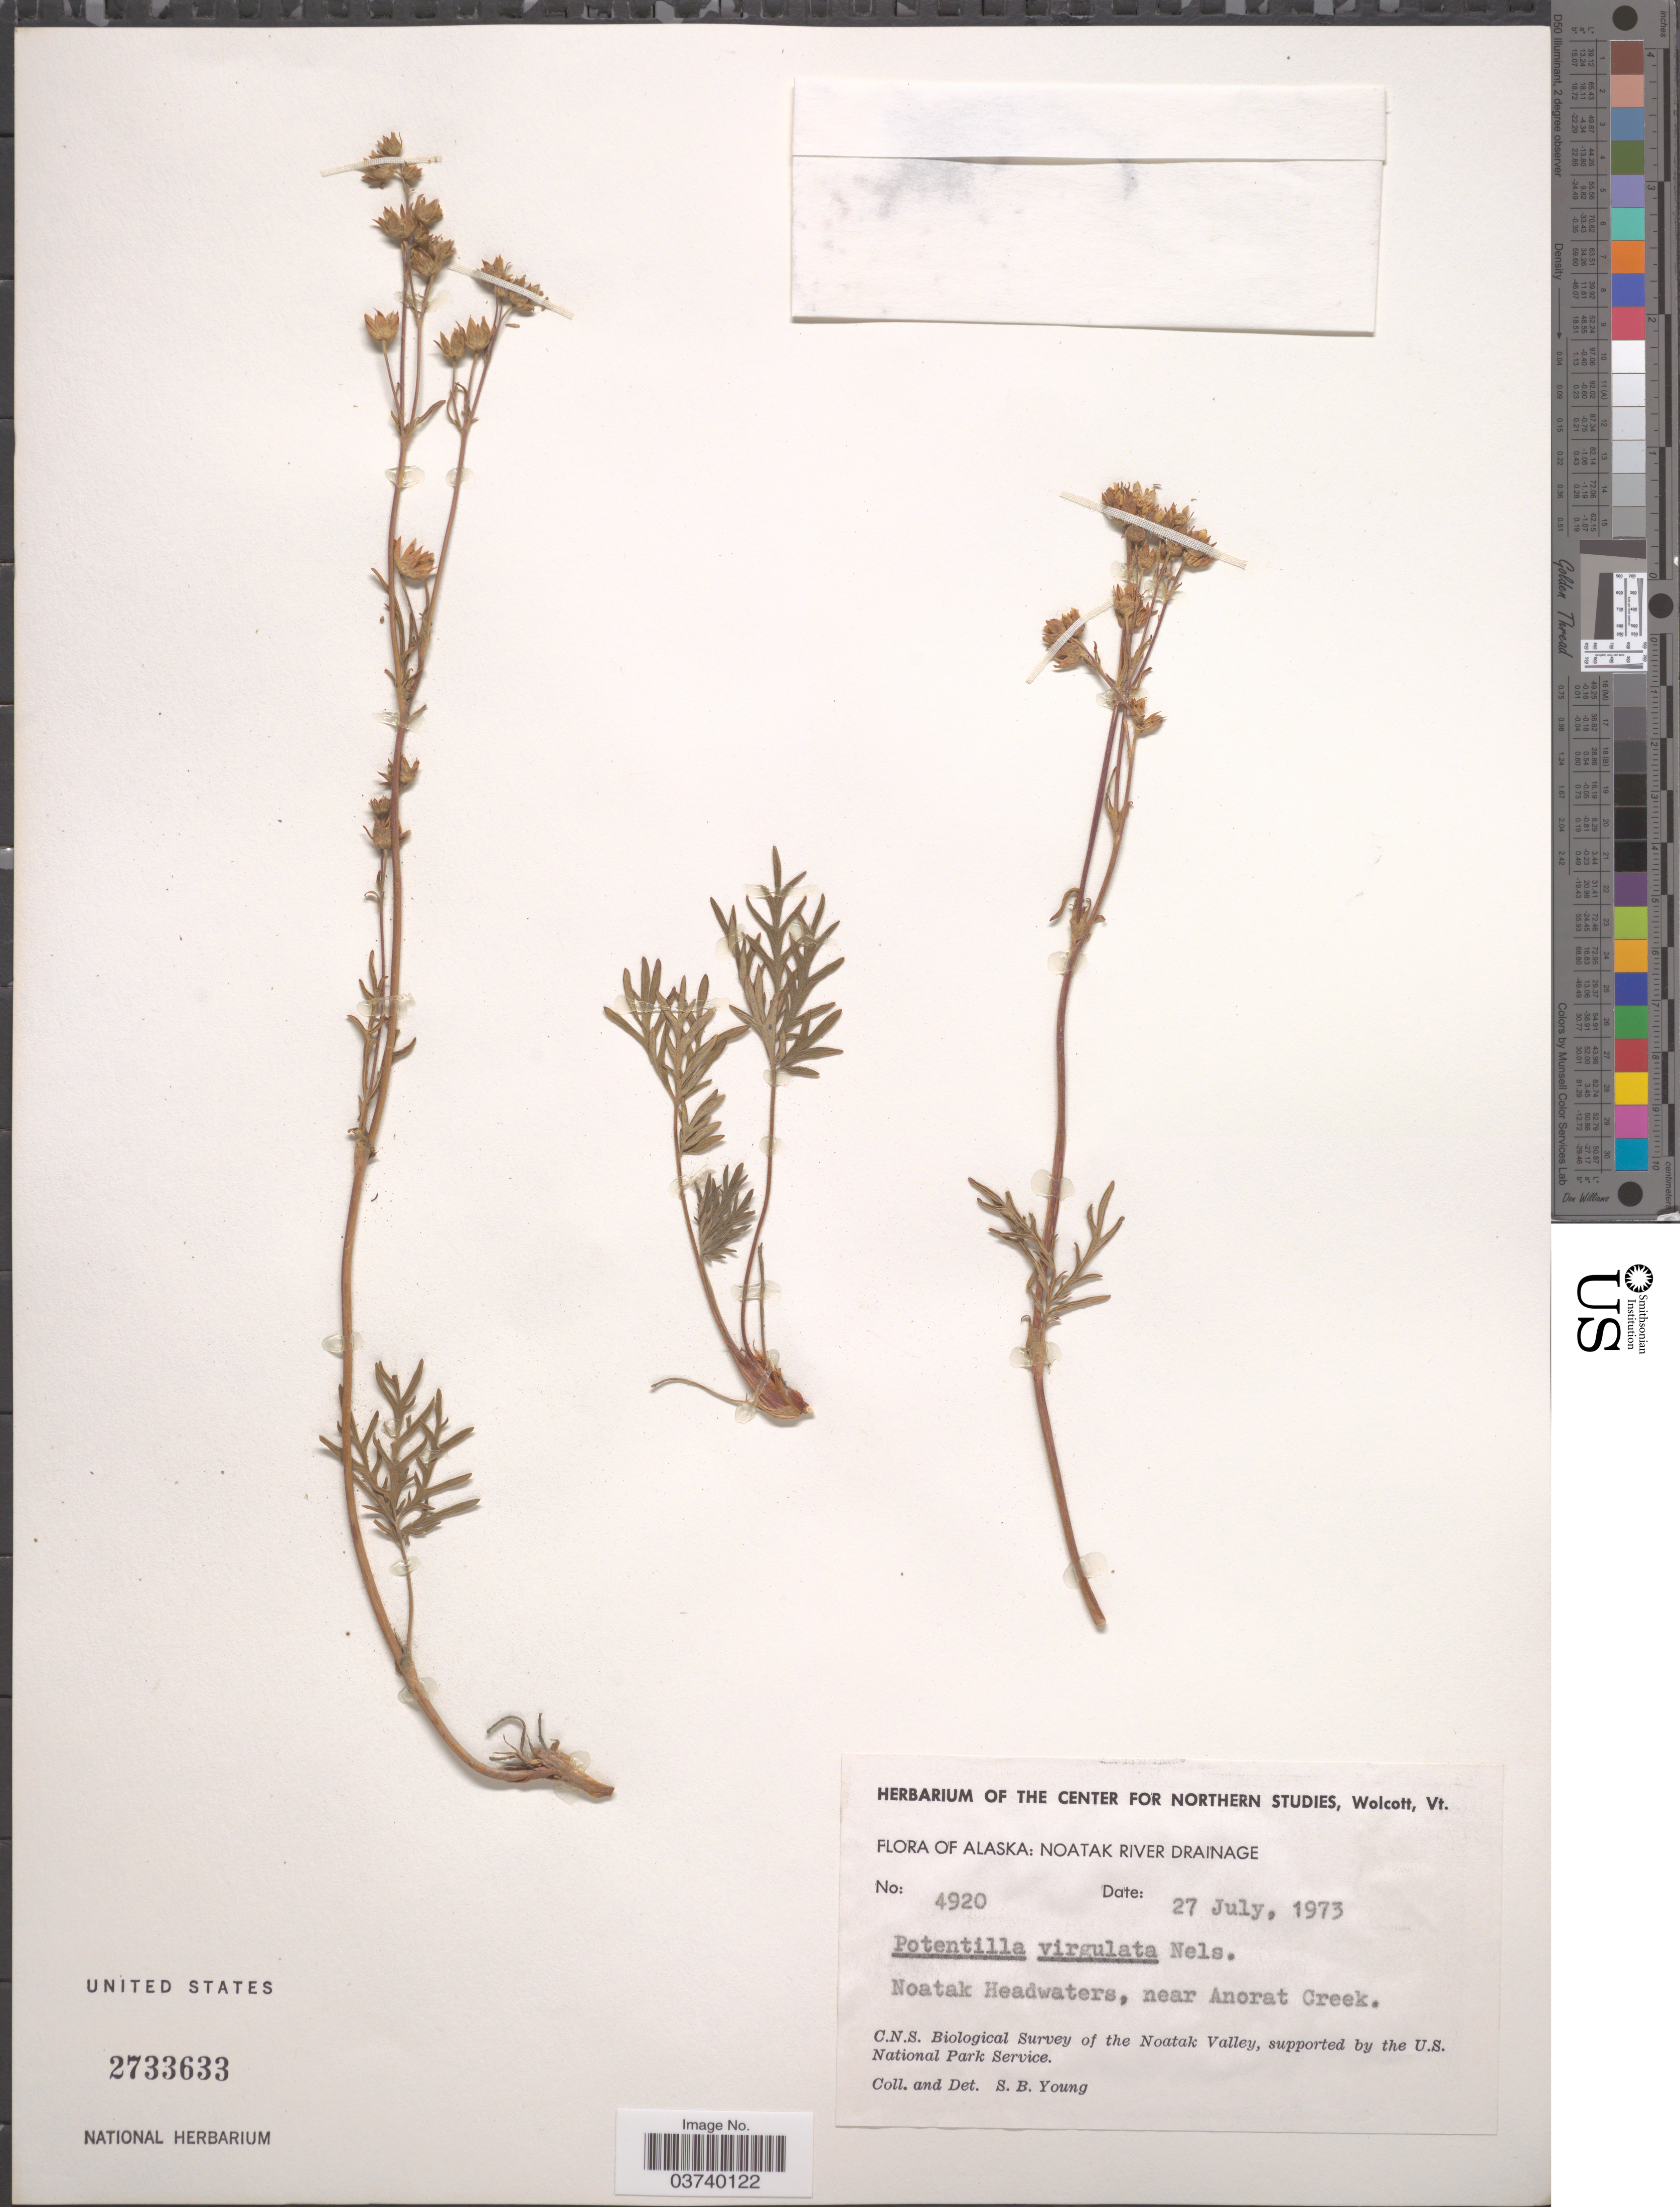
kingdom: Plantae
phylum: Tracheophyta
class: Magnoliopsida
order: Rosales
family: Rosaceae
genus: Potentilla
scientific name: Potentilla litoralis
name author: Rydb.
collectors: S. Young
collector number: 4920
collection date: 1973-07-27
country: United States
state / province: Alaska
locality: Noatak River Drainage. Noatak Headwaters, near Anorat Creek. The Noatak Valley.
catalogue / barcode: US 2733633